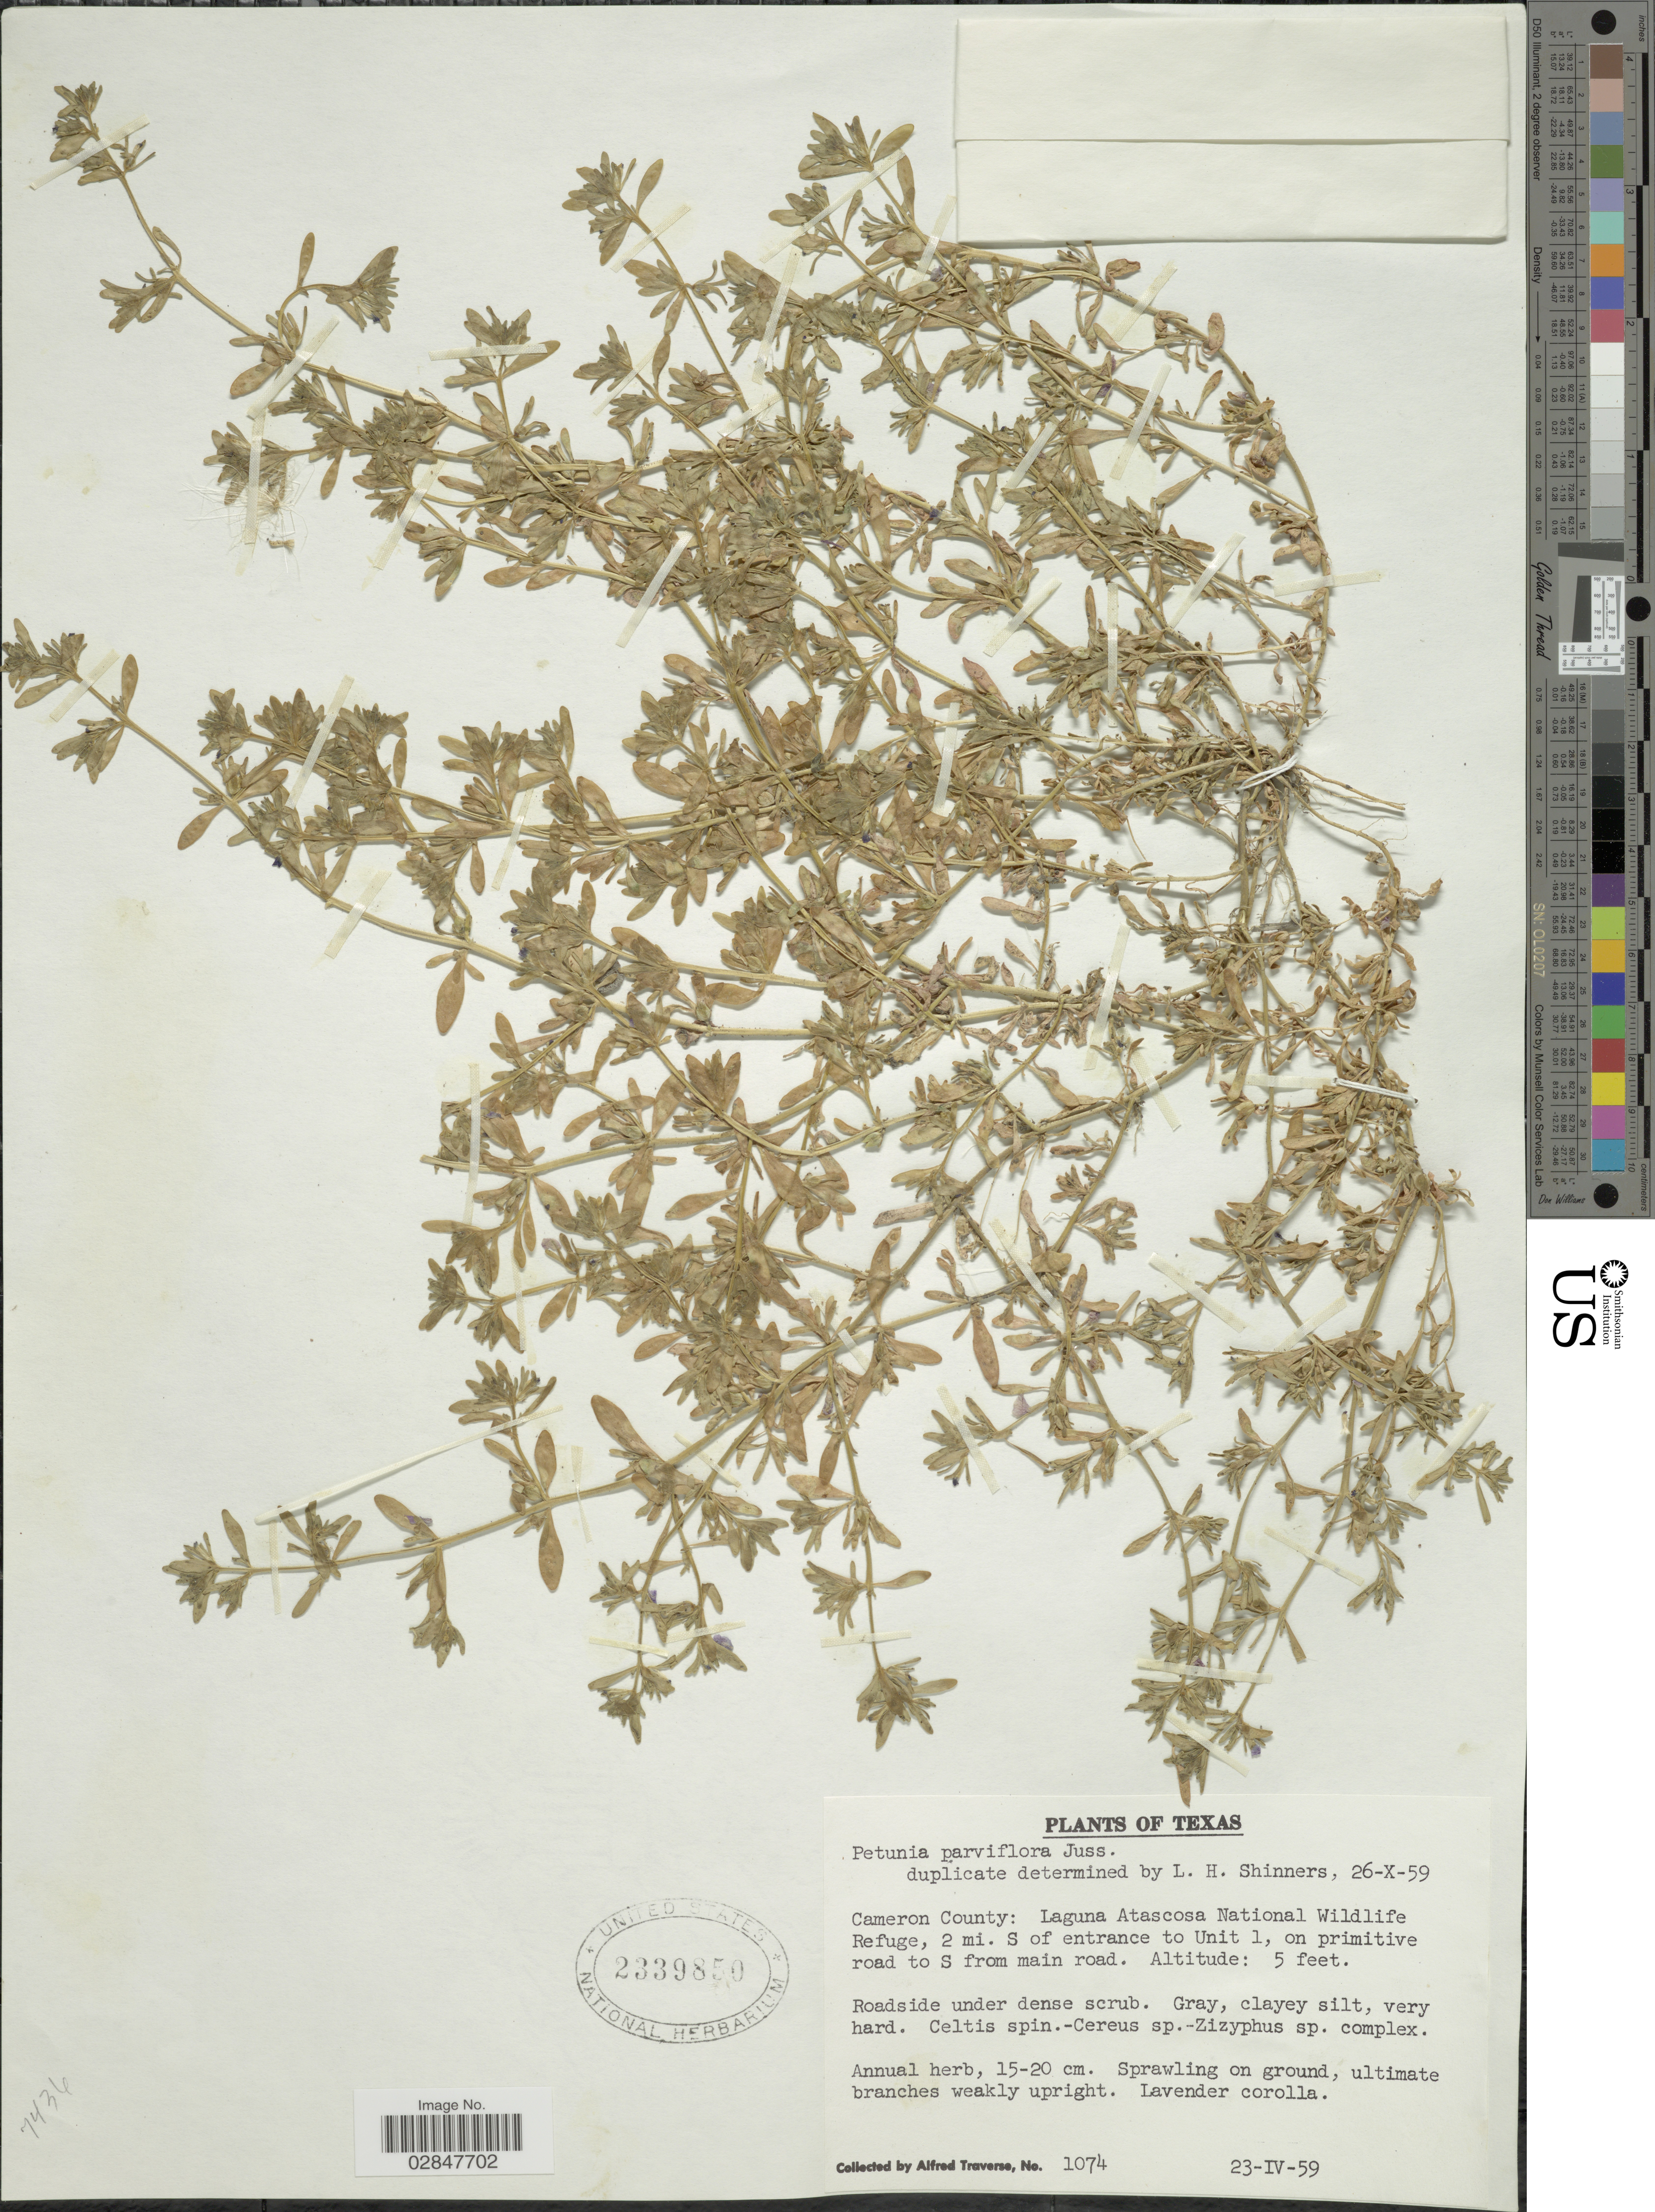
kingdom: Plantae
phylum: Tracheophyta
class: Magnoliopsida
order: Solanales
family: Solanaceae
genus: Petunia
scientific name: Petunia parviflora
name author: Juss.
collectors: A. Traverse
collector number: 1074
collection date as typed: Transcribed d/m/y: 23/4/59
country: United States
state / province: Texas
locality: Cameron County: Laguna Atascosa National Wildlife Refuge, 2 mi. S of entrance to Unit 1, on primitive road to S from main road.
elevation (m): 2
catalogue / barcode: US 2339850